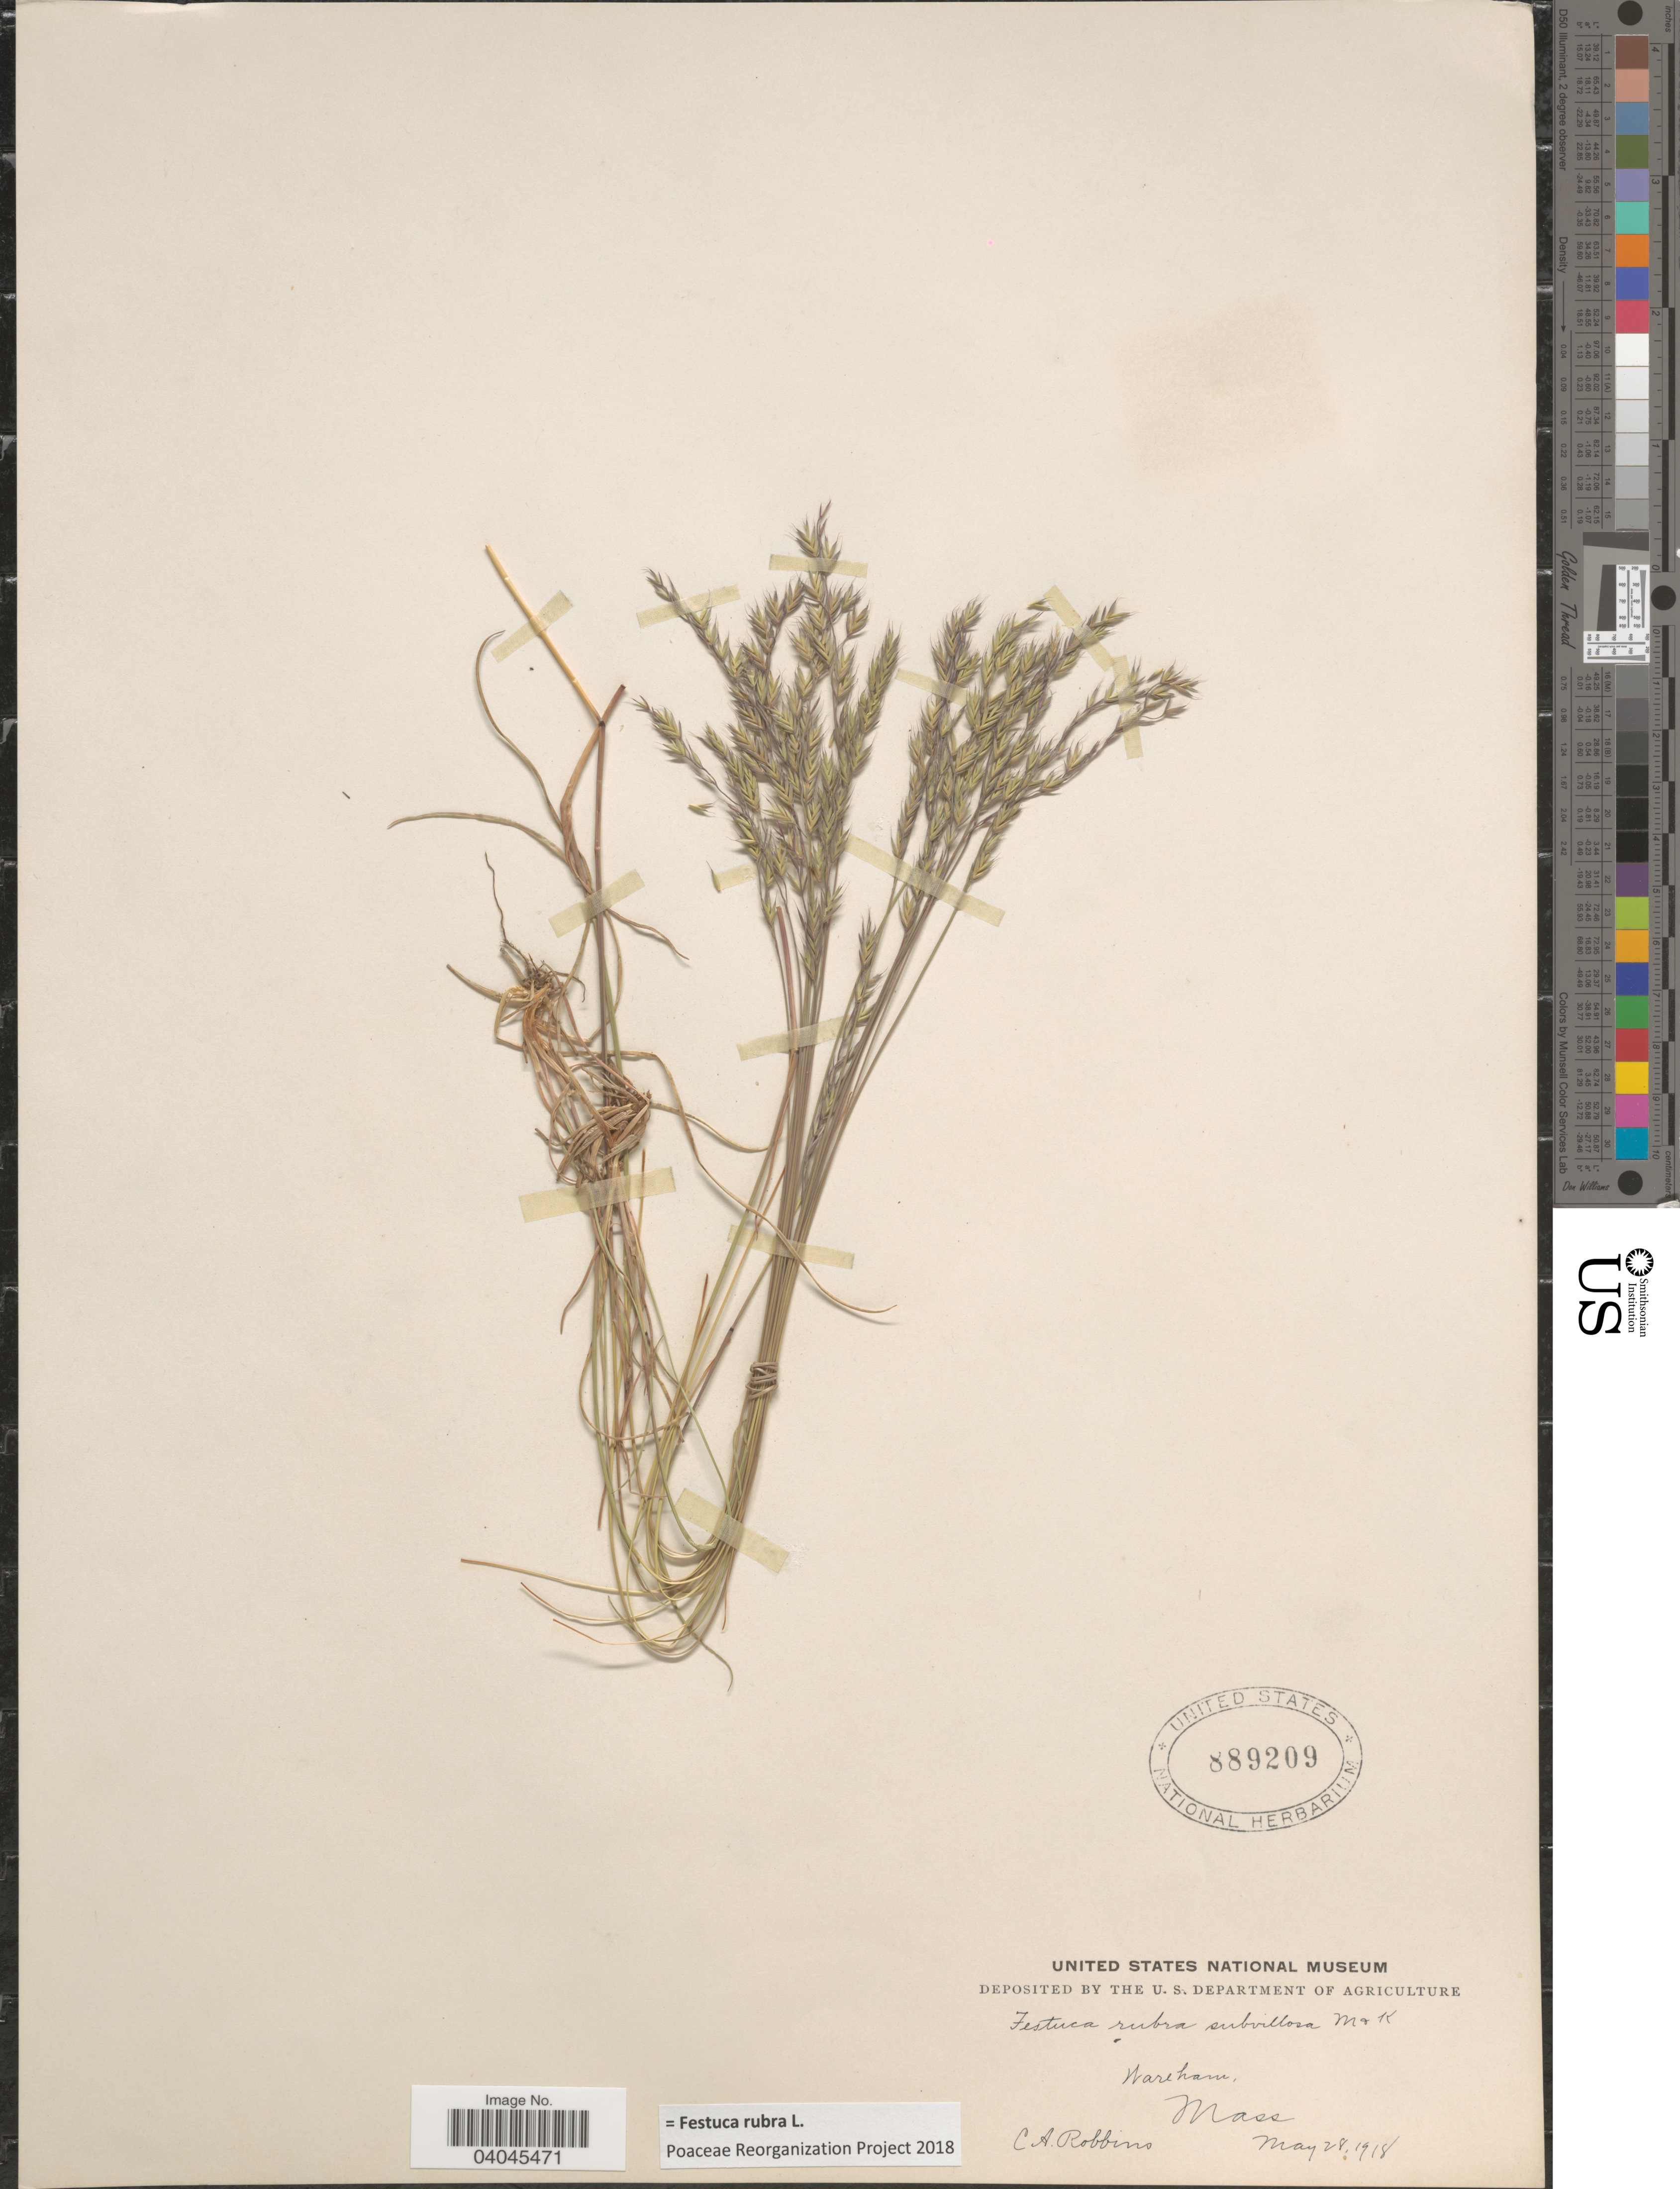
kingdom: Plantae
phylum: Tracheophyta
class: Liliopsida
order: Poales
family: Poaceae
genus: Festuca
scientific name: Festuca rubra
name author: L.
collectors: C. A. Robbins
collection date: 1918-05-28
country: United States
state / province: Massachusetts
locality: Wareham.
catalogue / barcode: US 889209